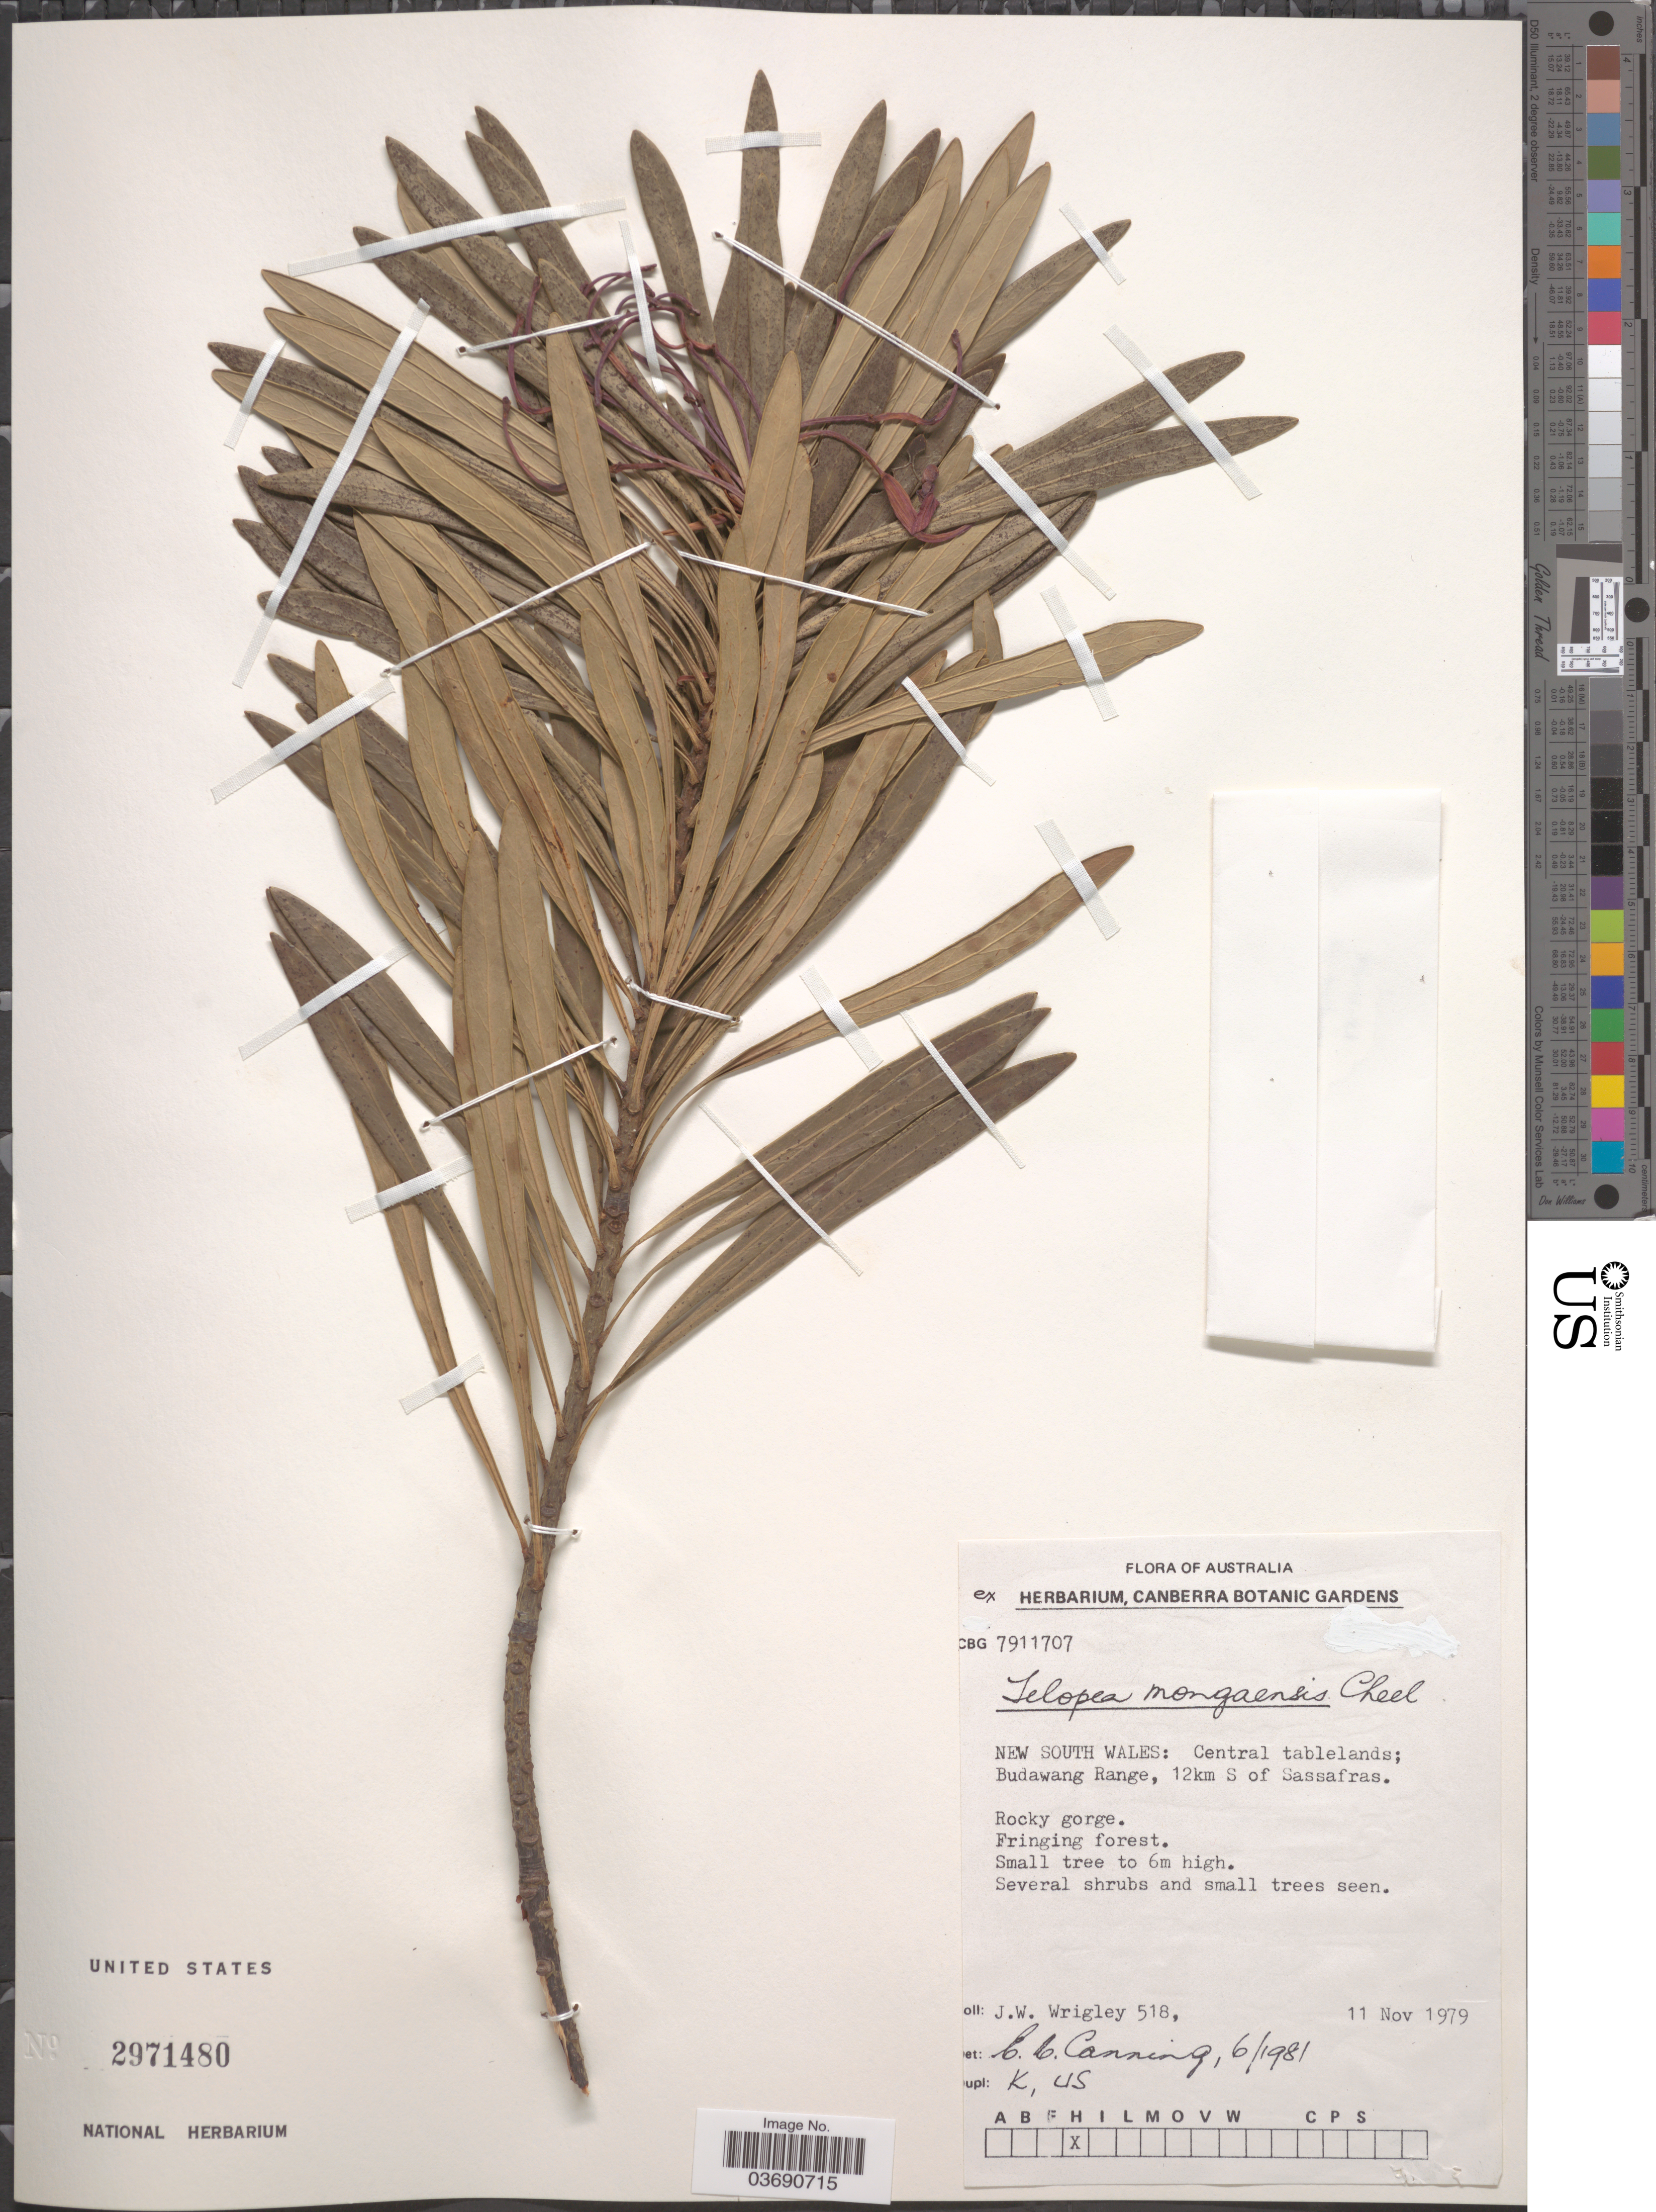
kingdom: Plantae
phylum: Tracheophyta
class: Magnoliopsida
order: Proteales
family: Proteaceae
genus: Telopea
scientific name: Telopea mongaensis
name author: Cheel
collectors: J. Wrigley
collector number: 518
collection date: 1979-11-11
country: Australia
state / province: New South Wales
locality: Central tablelands; Budawang Range, 12km S of Sassafras. Rocky gorge.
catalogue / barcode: US 2971480